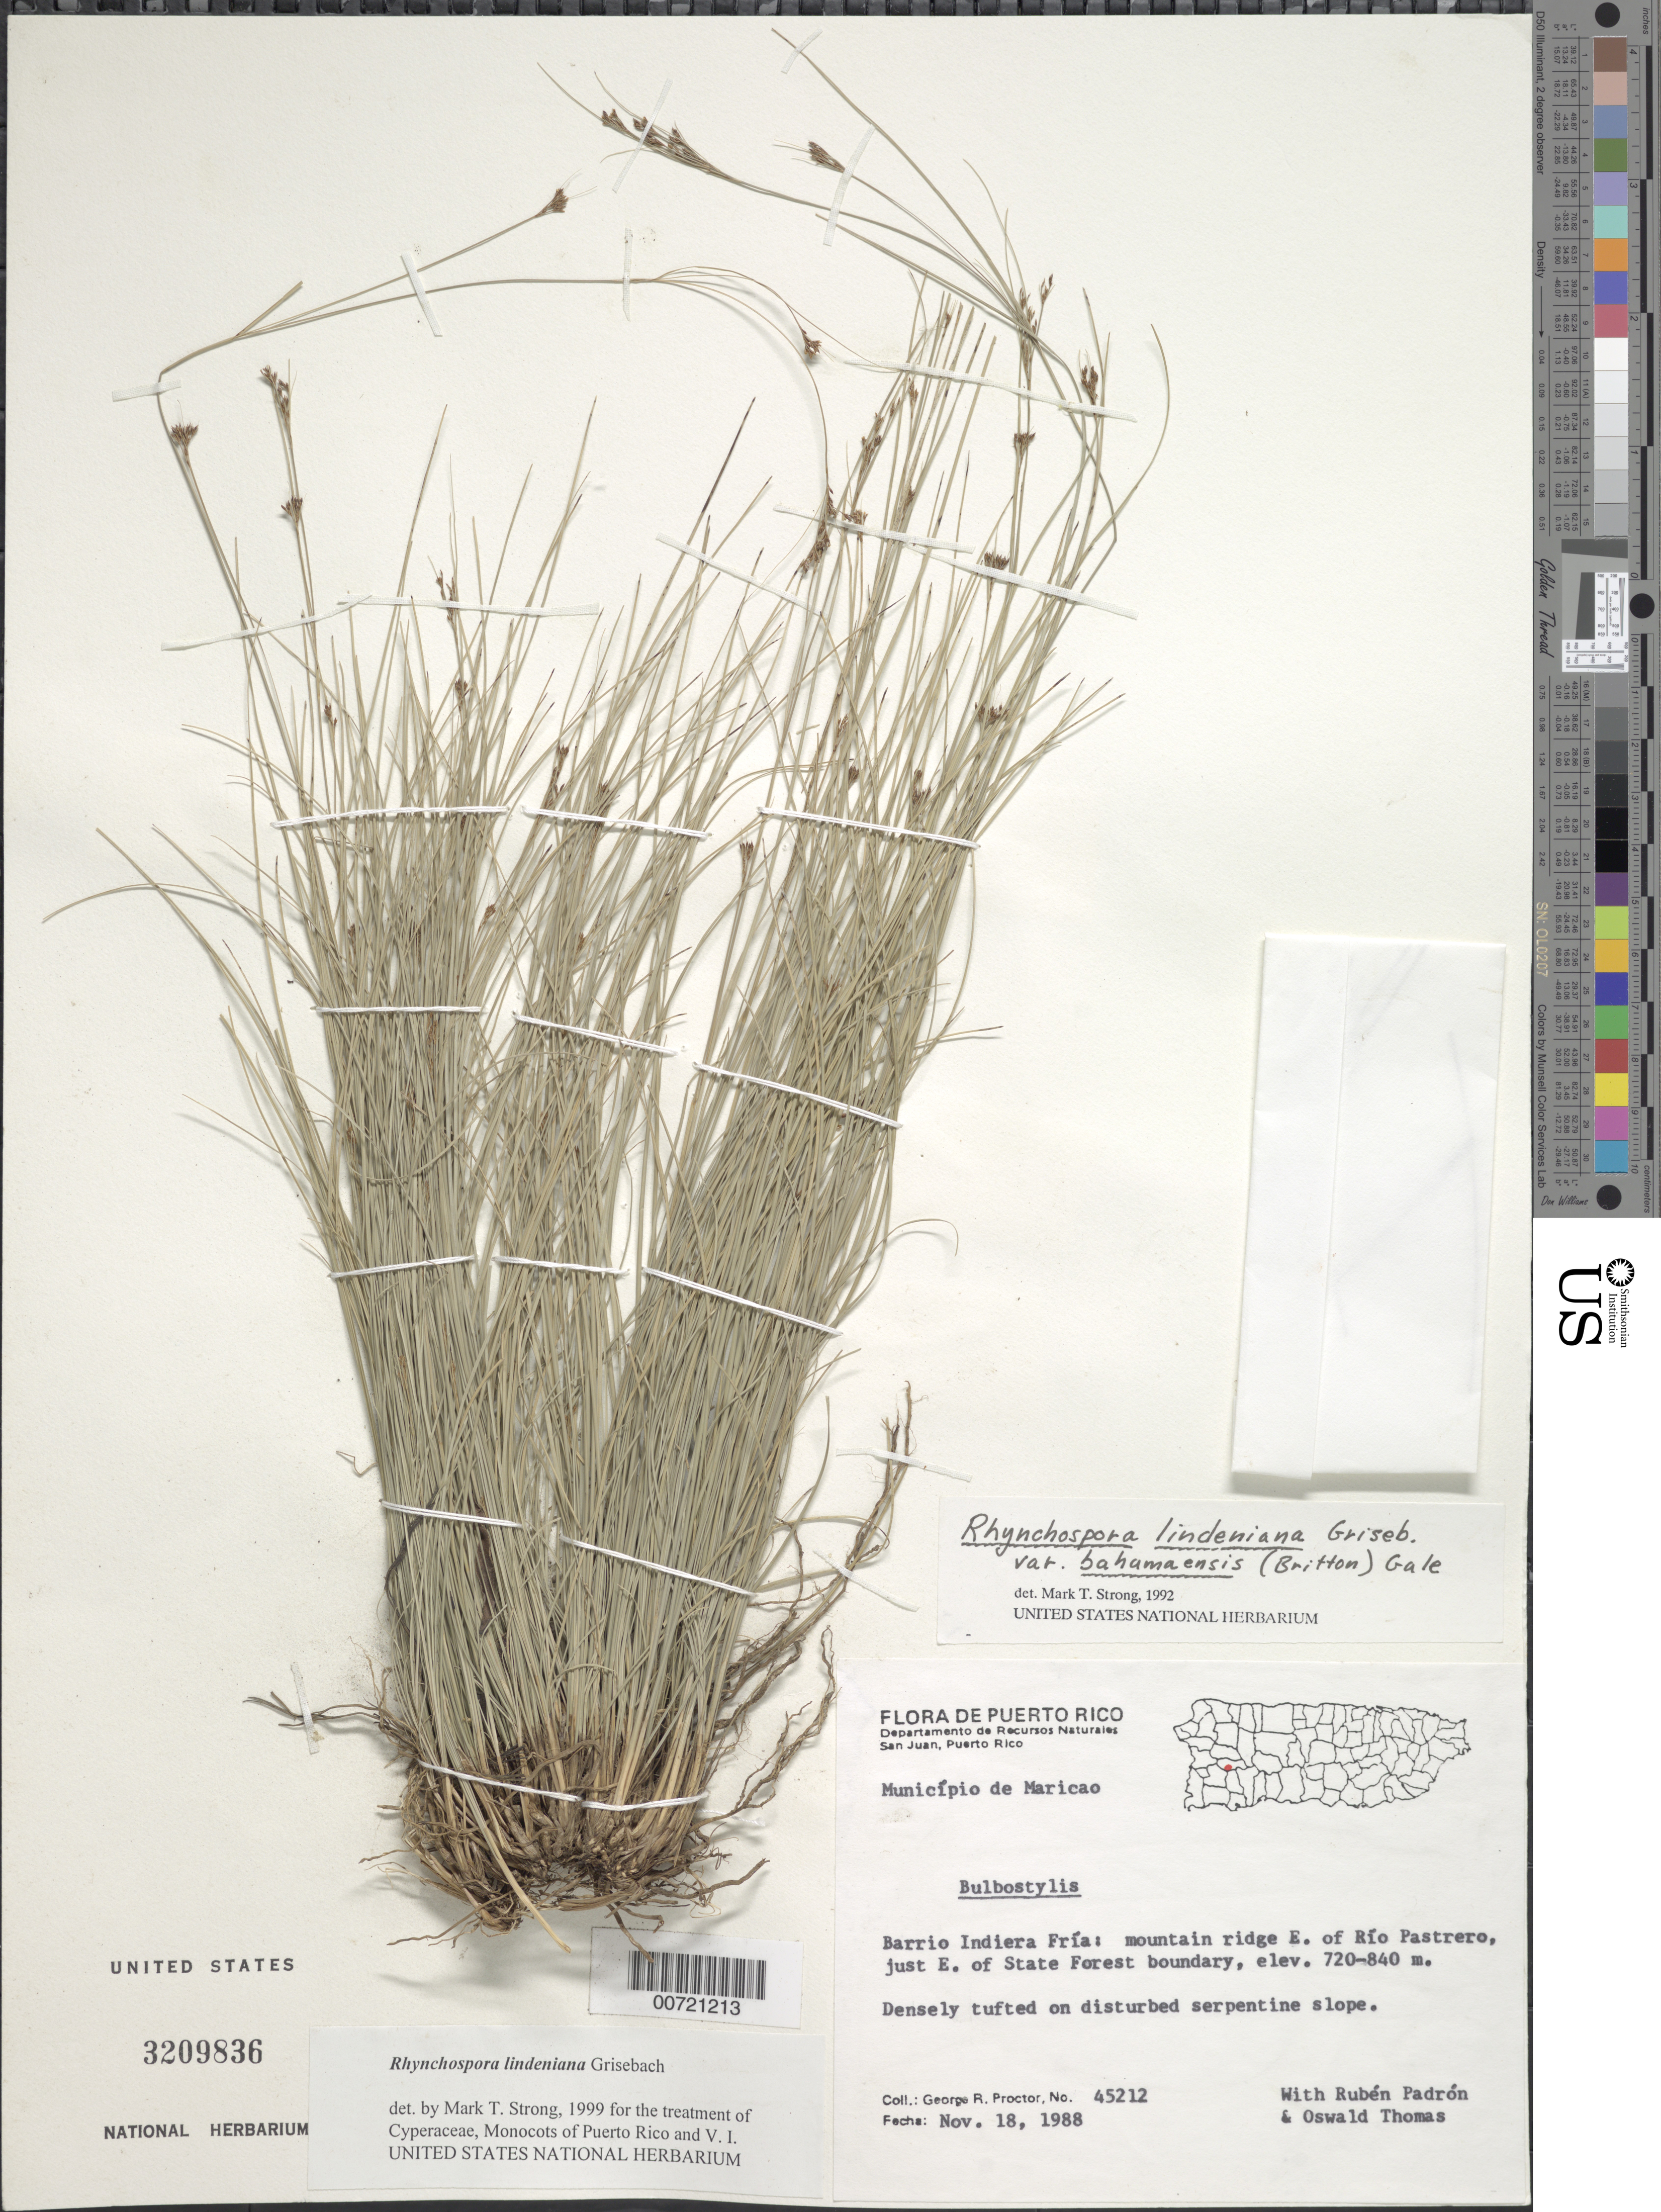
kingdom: Plantae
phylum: Tracheophyta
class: Liliopsida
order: Poales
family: Cyperaceae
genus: Rhynchospora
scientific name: Rhynchospora lindeniana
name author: Griseb.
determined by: Strong, M. T., (US), Smithsonian Institution - National Museum of Natural History (UNITED STATES)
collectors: G. R. Proctor, R. Padrón & O. Thomas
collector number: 45212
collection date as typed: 18 Nov 1988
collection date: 1988-11-18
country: Puerto Rico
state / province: Maricao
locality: Maricao: Barrio Indiera Fría, mountain ridge E of Río Pastrero, just E of State Forest boundary.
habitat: On disturbed serpentine slope.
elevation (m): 720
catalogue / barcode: US 3209836